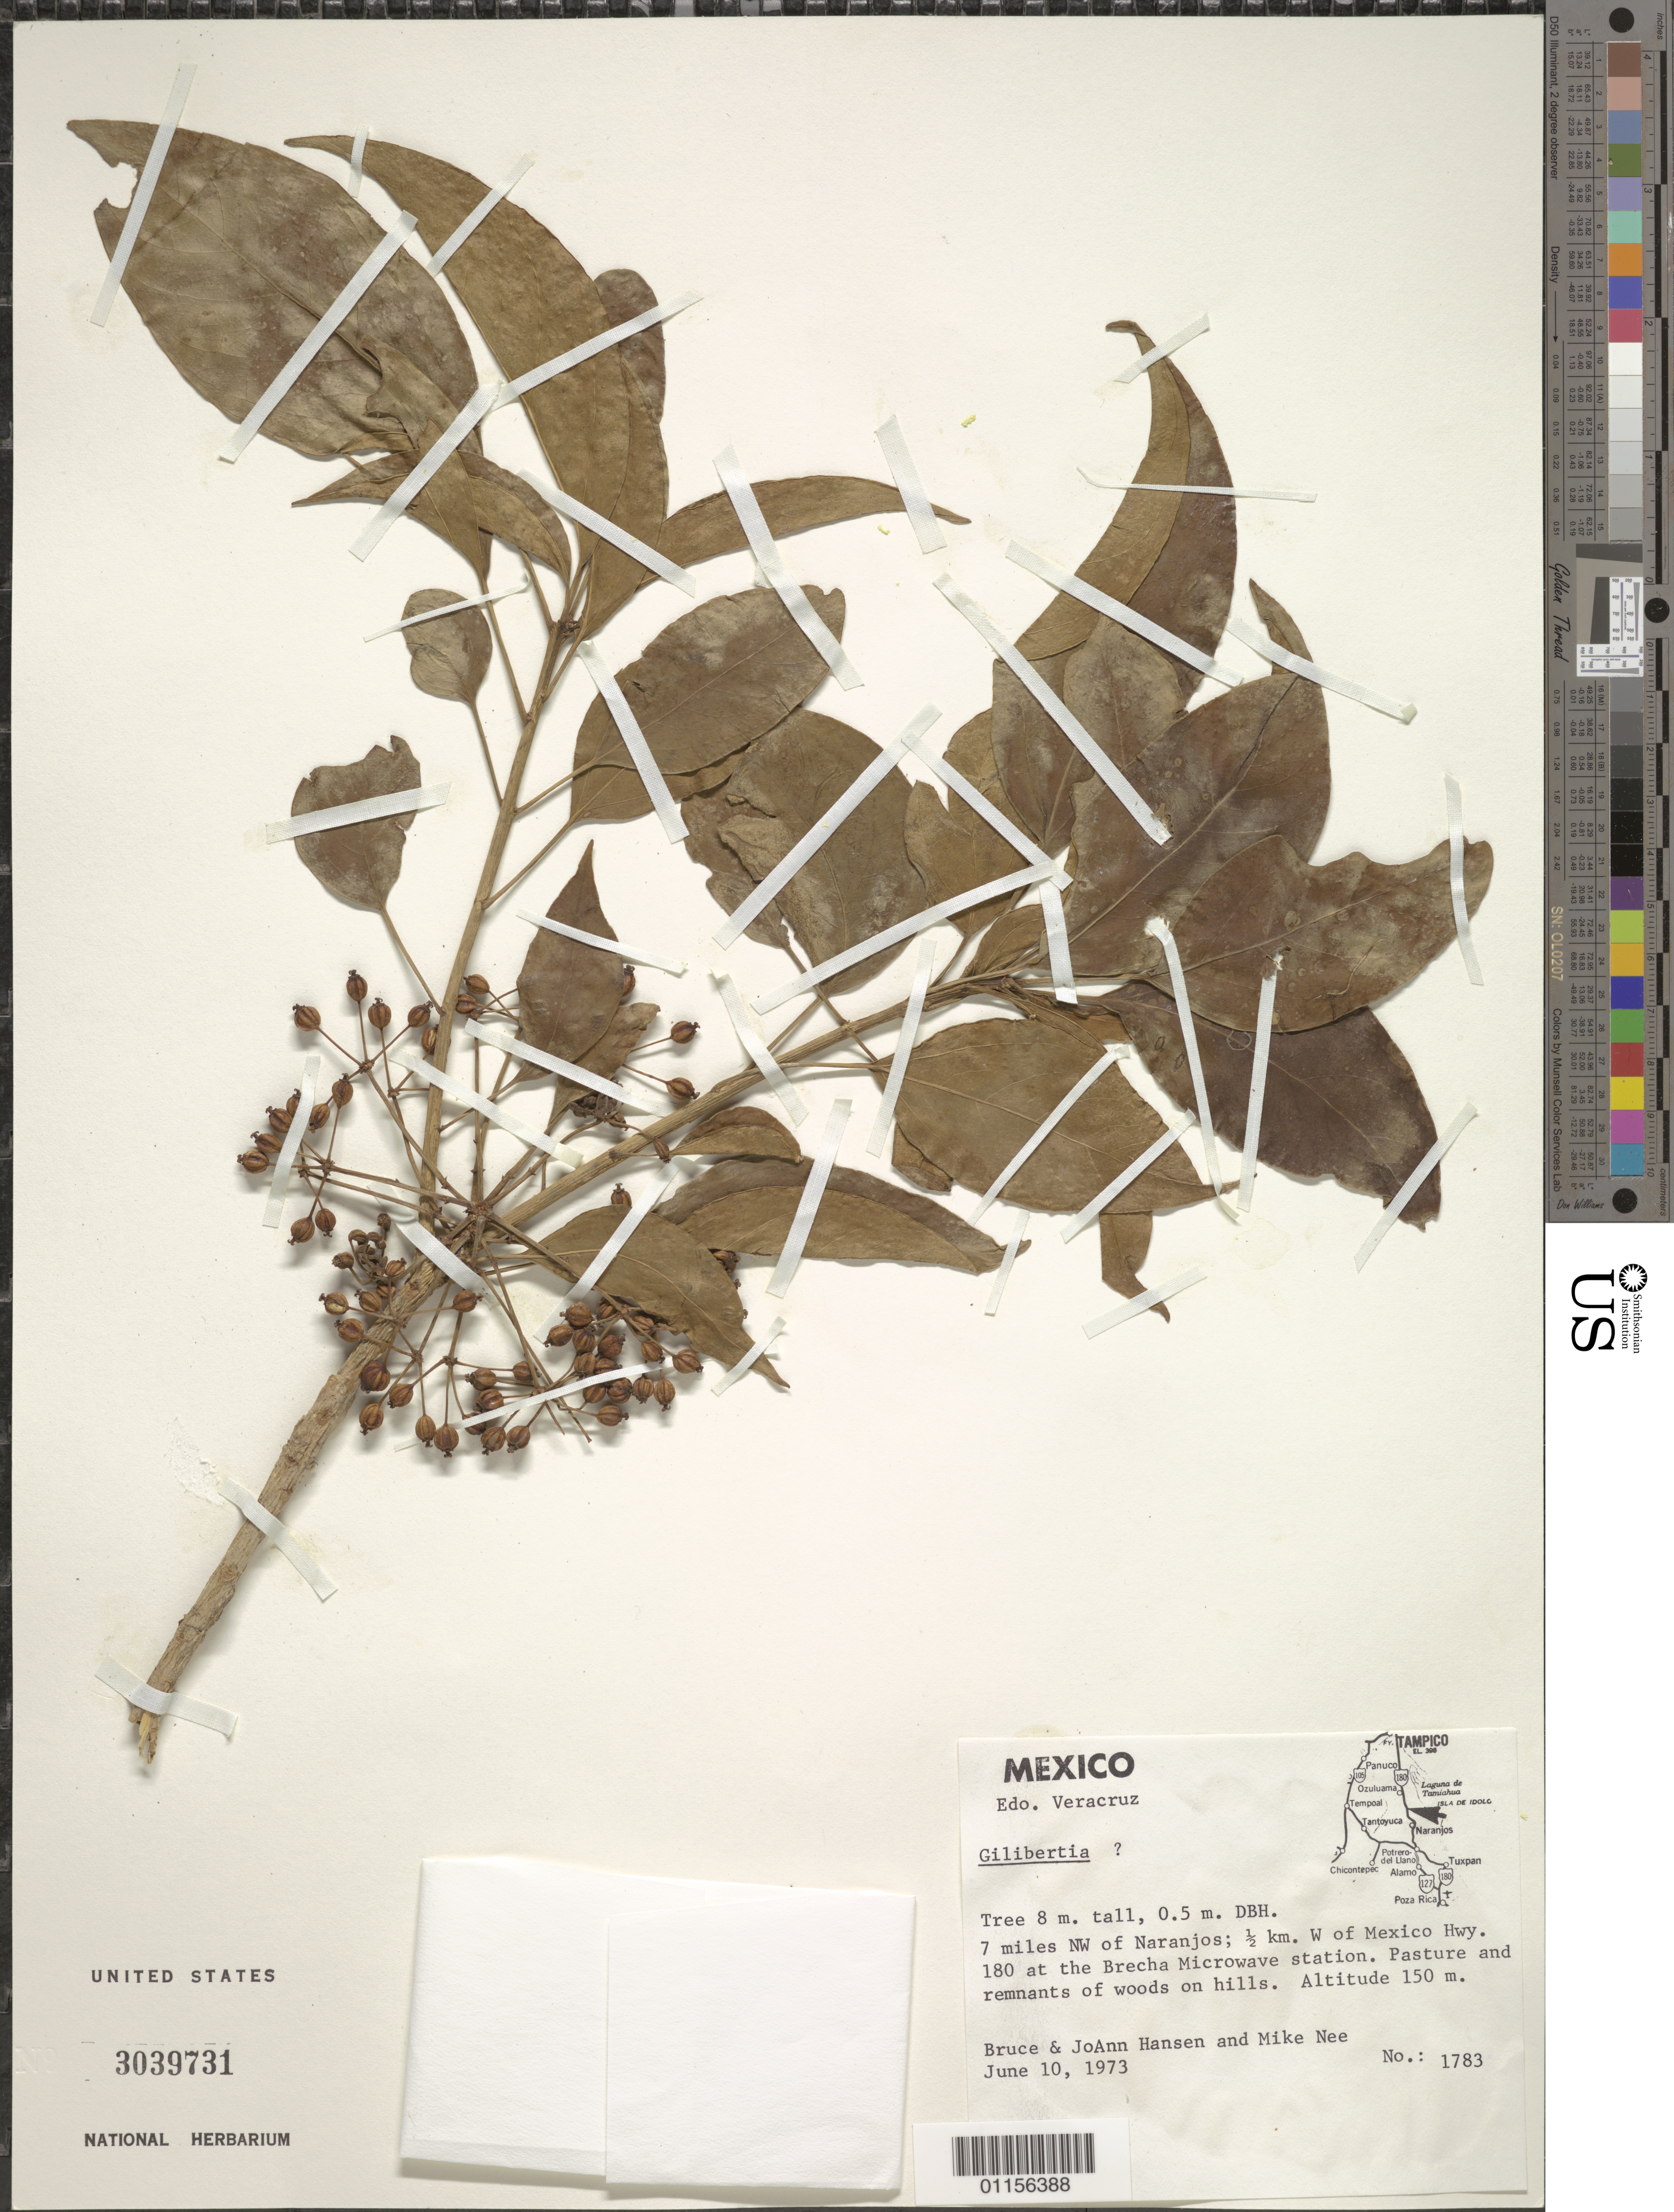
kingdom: Plantae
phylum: Tracheophyta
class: Magnoliopsida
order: Apiales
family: Araliaceae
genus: Dendropanax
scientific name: Dendropanax sp.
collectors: B. Hansen, J. Hansen & M. Nee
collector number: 1783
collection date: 1973-06-10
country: Mexico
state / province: Veracruz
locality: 7 mi NW of Naranjos; 1/2 km W of Mexico Hwy 180 at the Brecha Microwave station.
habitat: Tree. Pasture and remnants of woods on hills.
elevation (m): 150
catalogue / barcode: US 3039731